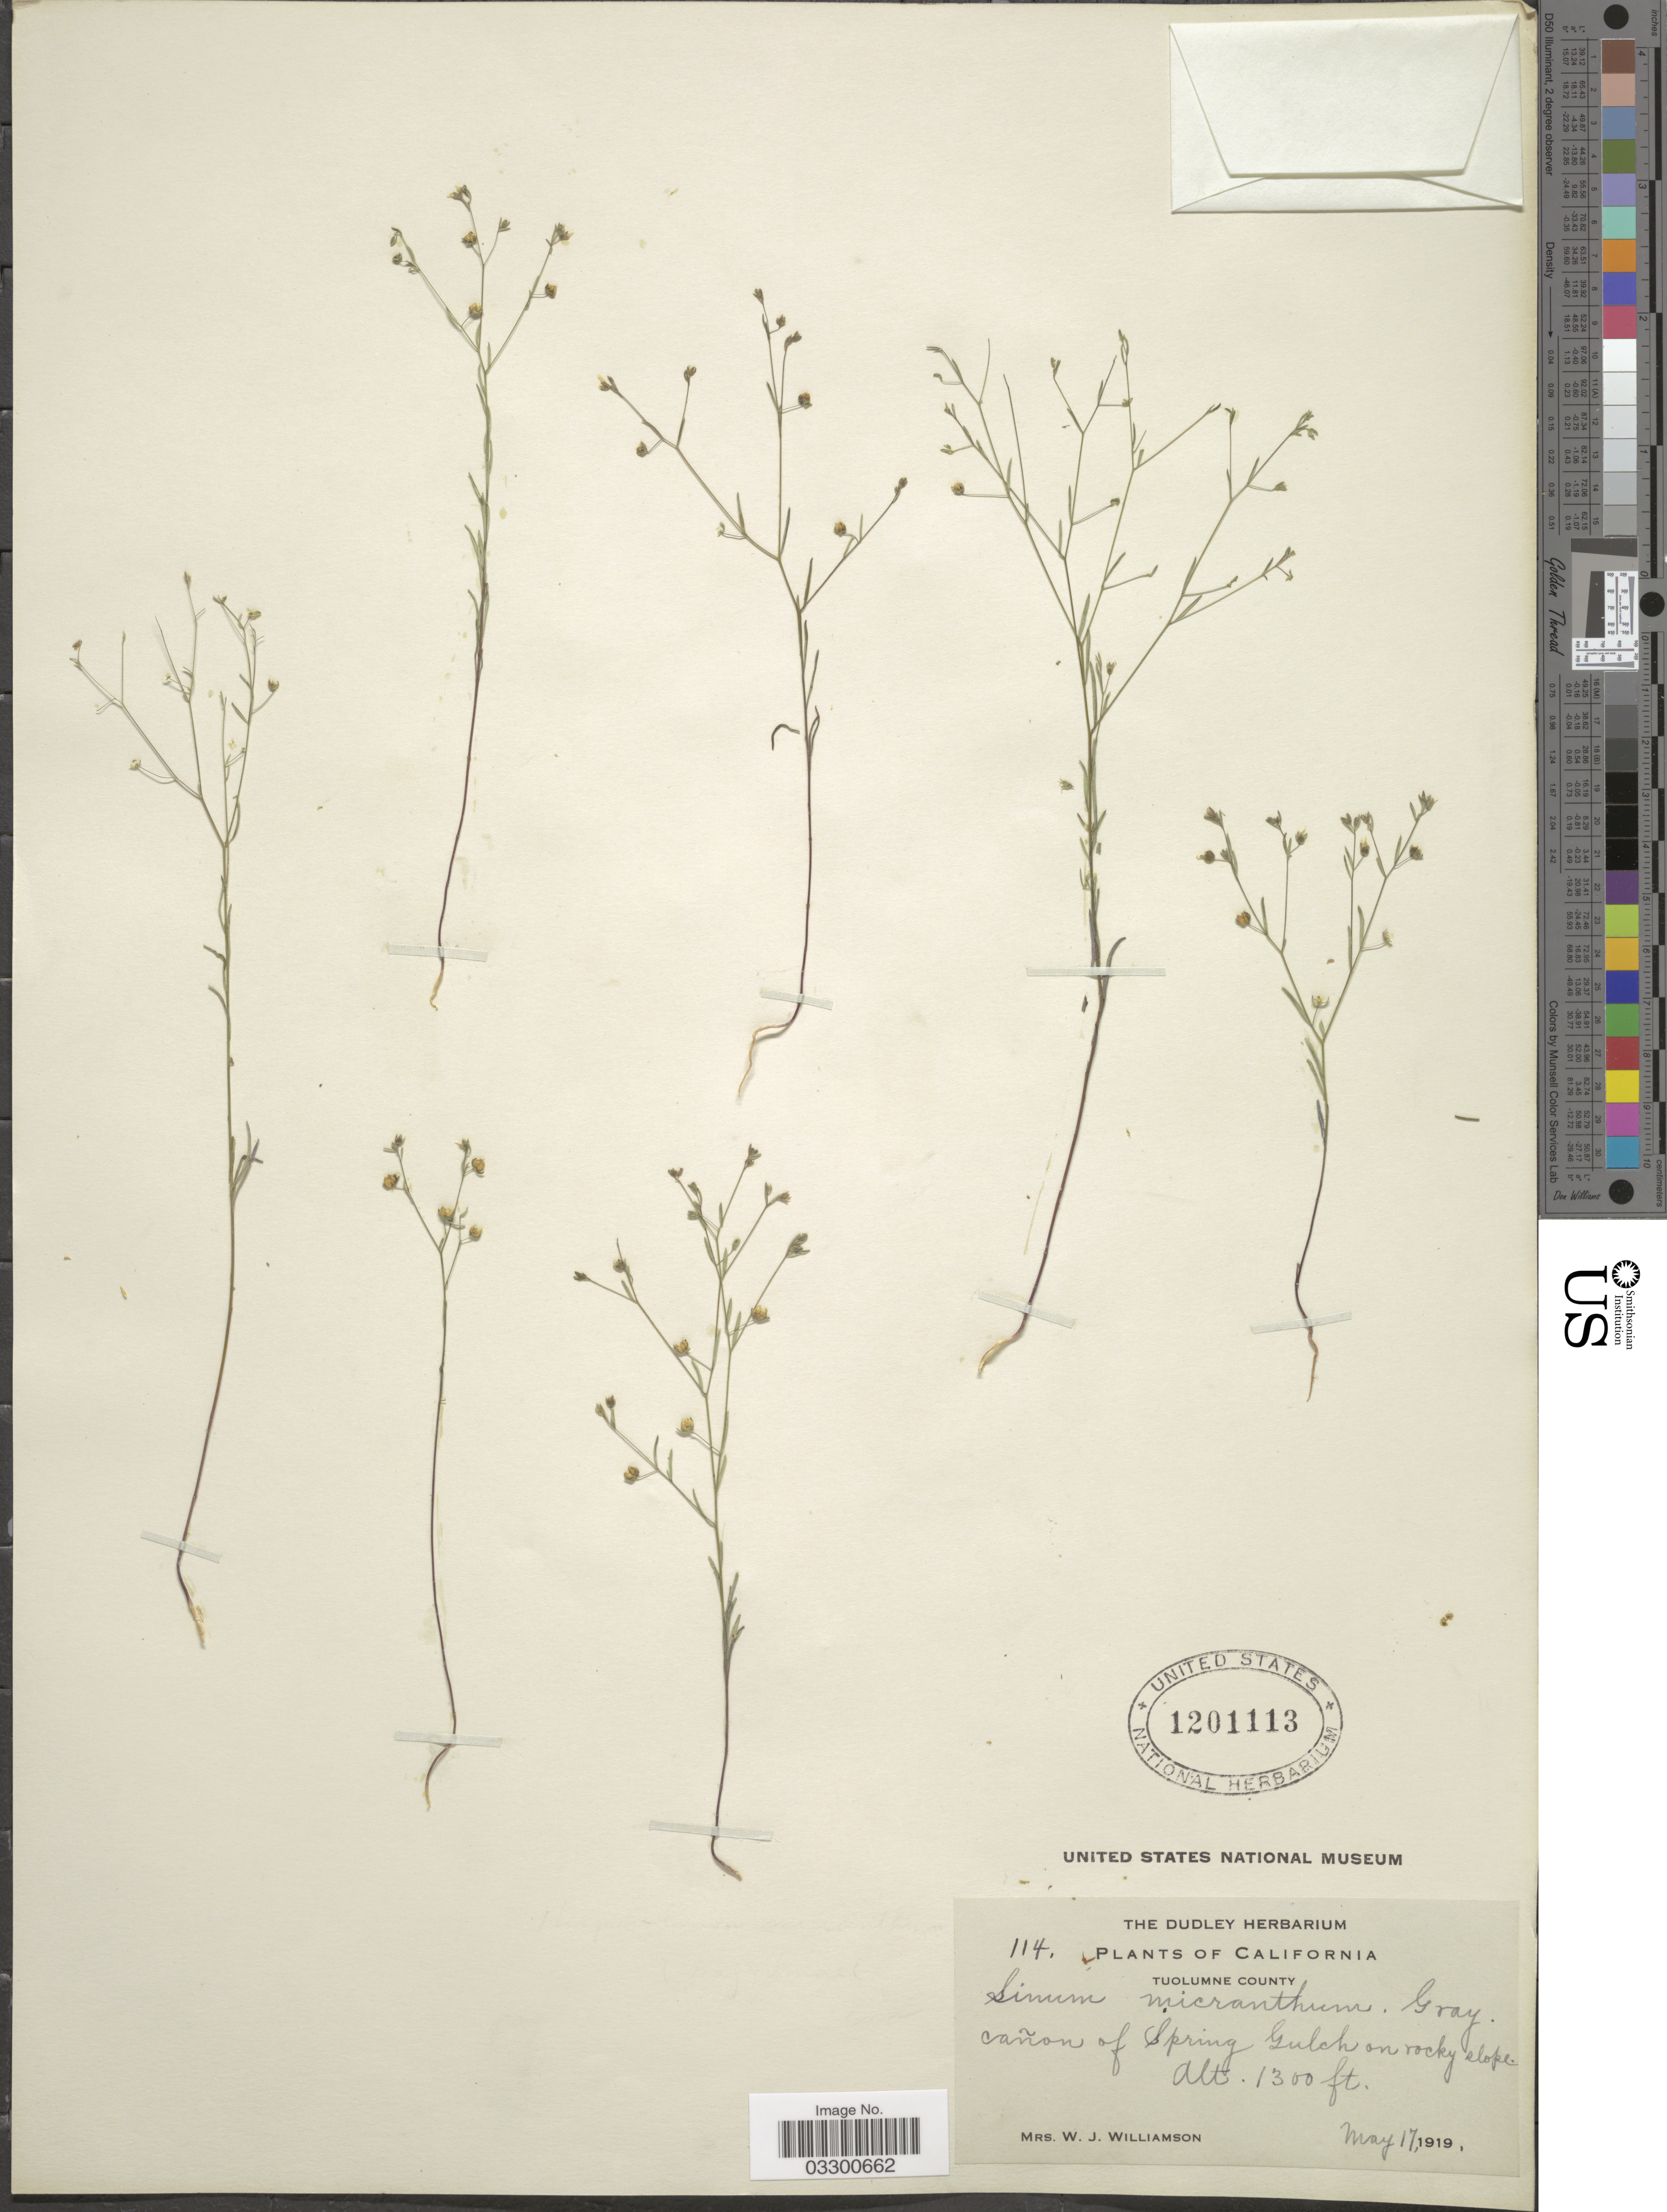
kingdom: Plantae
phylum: Tracheophyta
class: Magnoliopsida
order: Malpighiales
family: Linaceae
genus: Hesperolinon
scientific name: Hesperolinon micranthum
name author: (A. Gray) Small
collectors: W. Williamson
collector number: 114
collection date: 1919-05-17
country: United States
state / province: California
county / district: Tuolumne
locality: Tuolumne County. Cañon of Spring Gulch on rocky slope.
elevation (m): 396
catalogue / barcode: US 1201113